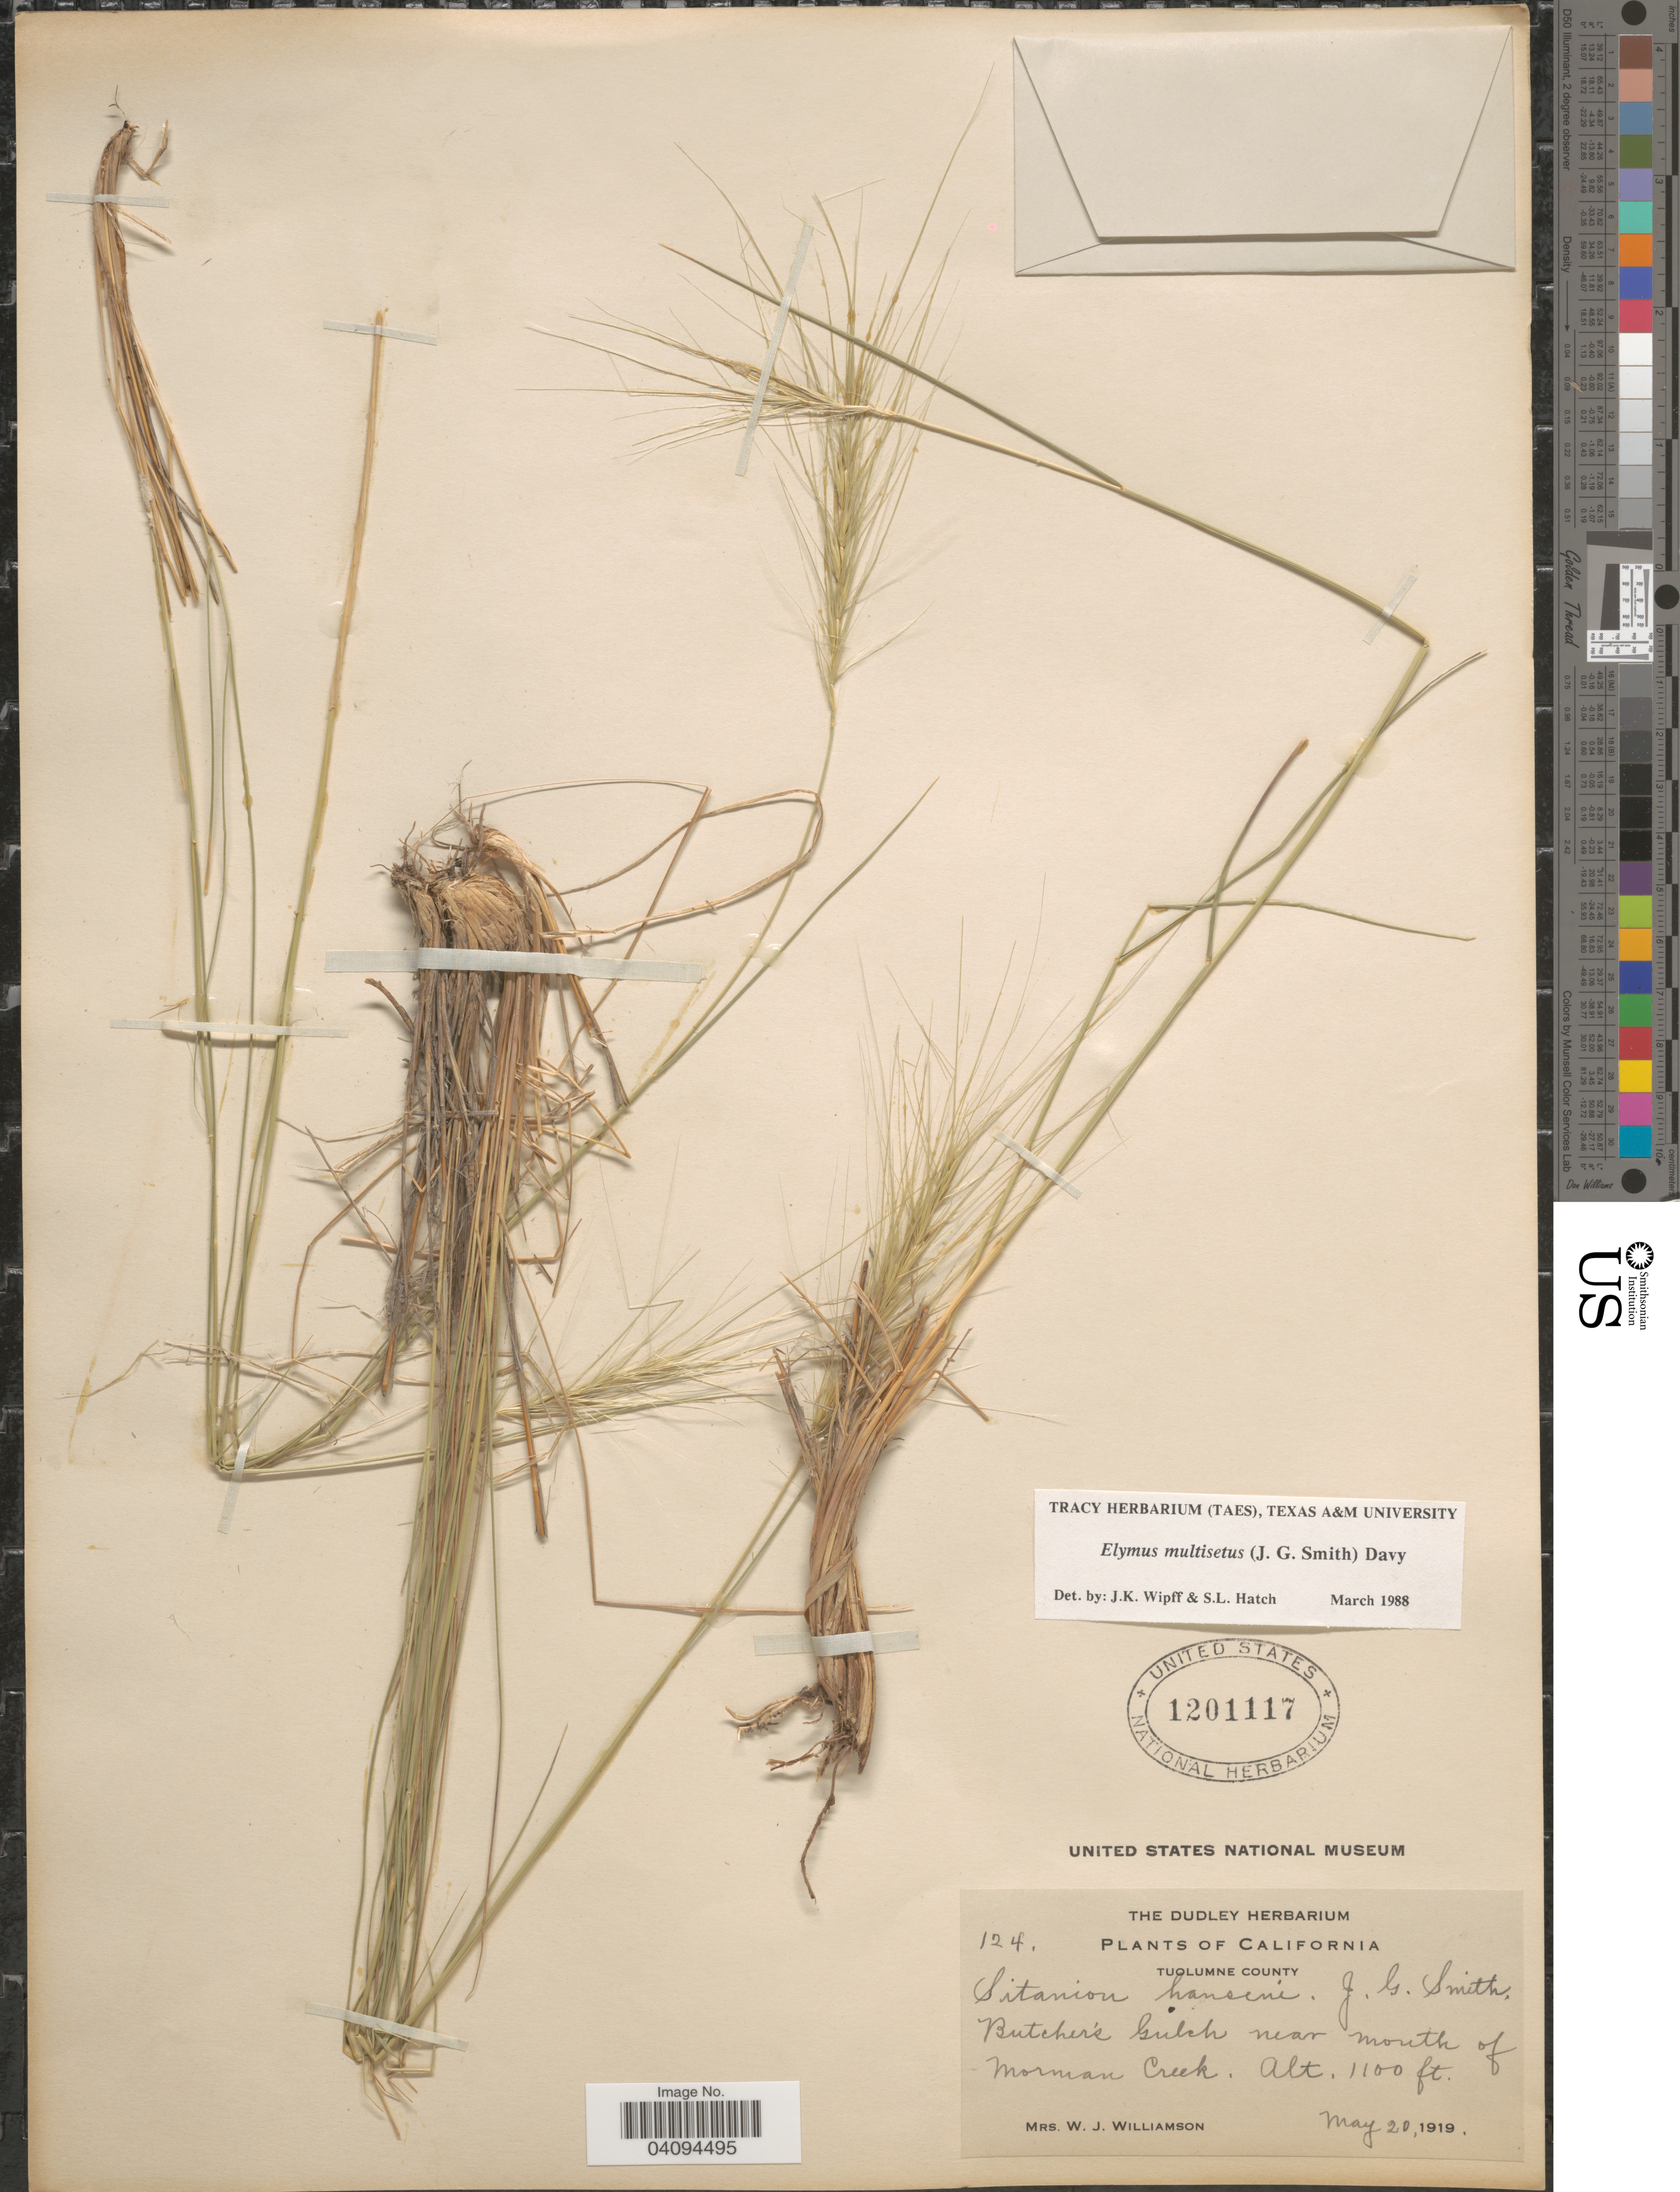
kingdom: Plantae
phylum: Tracheophyta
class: Liliopsida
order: Poales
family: Poaceae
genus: Elymus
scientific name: Elymus multisetus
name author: (J.G. Sm.) Burtt Davy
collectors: W. Williamson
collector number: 124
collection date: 1919-05-20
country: United States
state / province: California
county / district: Tuolumne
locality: Tuolumne County. Butcher's Gulch near mouth of Morman Creek.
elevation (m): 335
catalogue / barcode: US 1201117